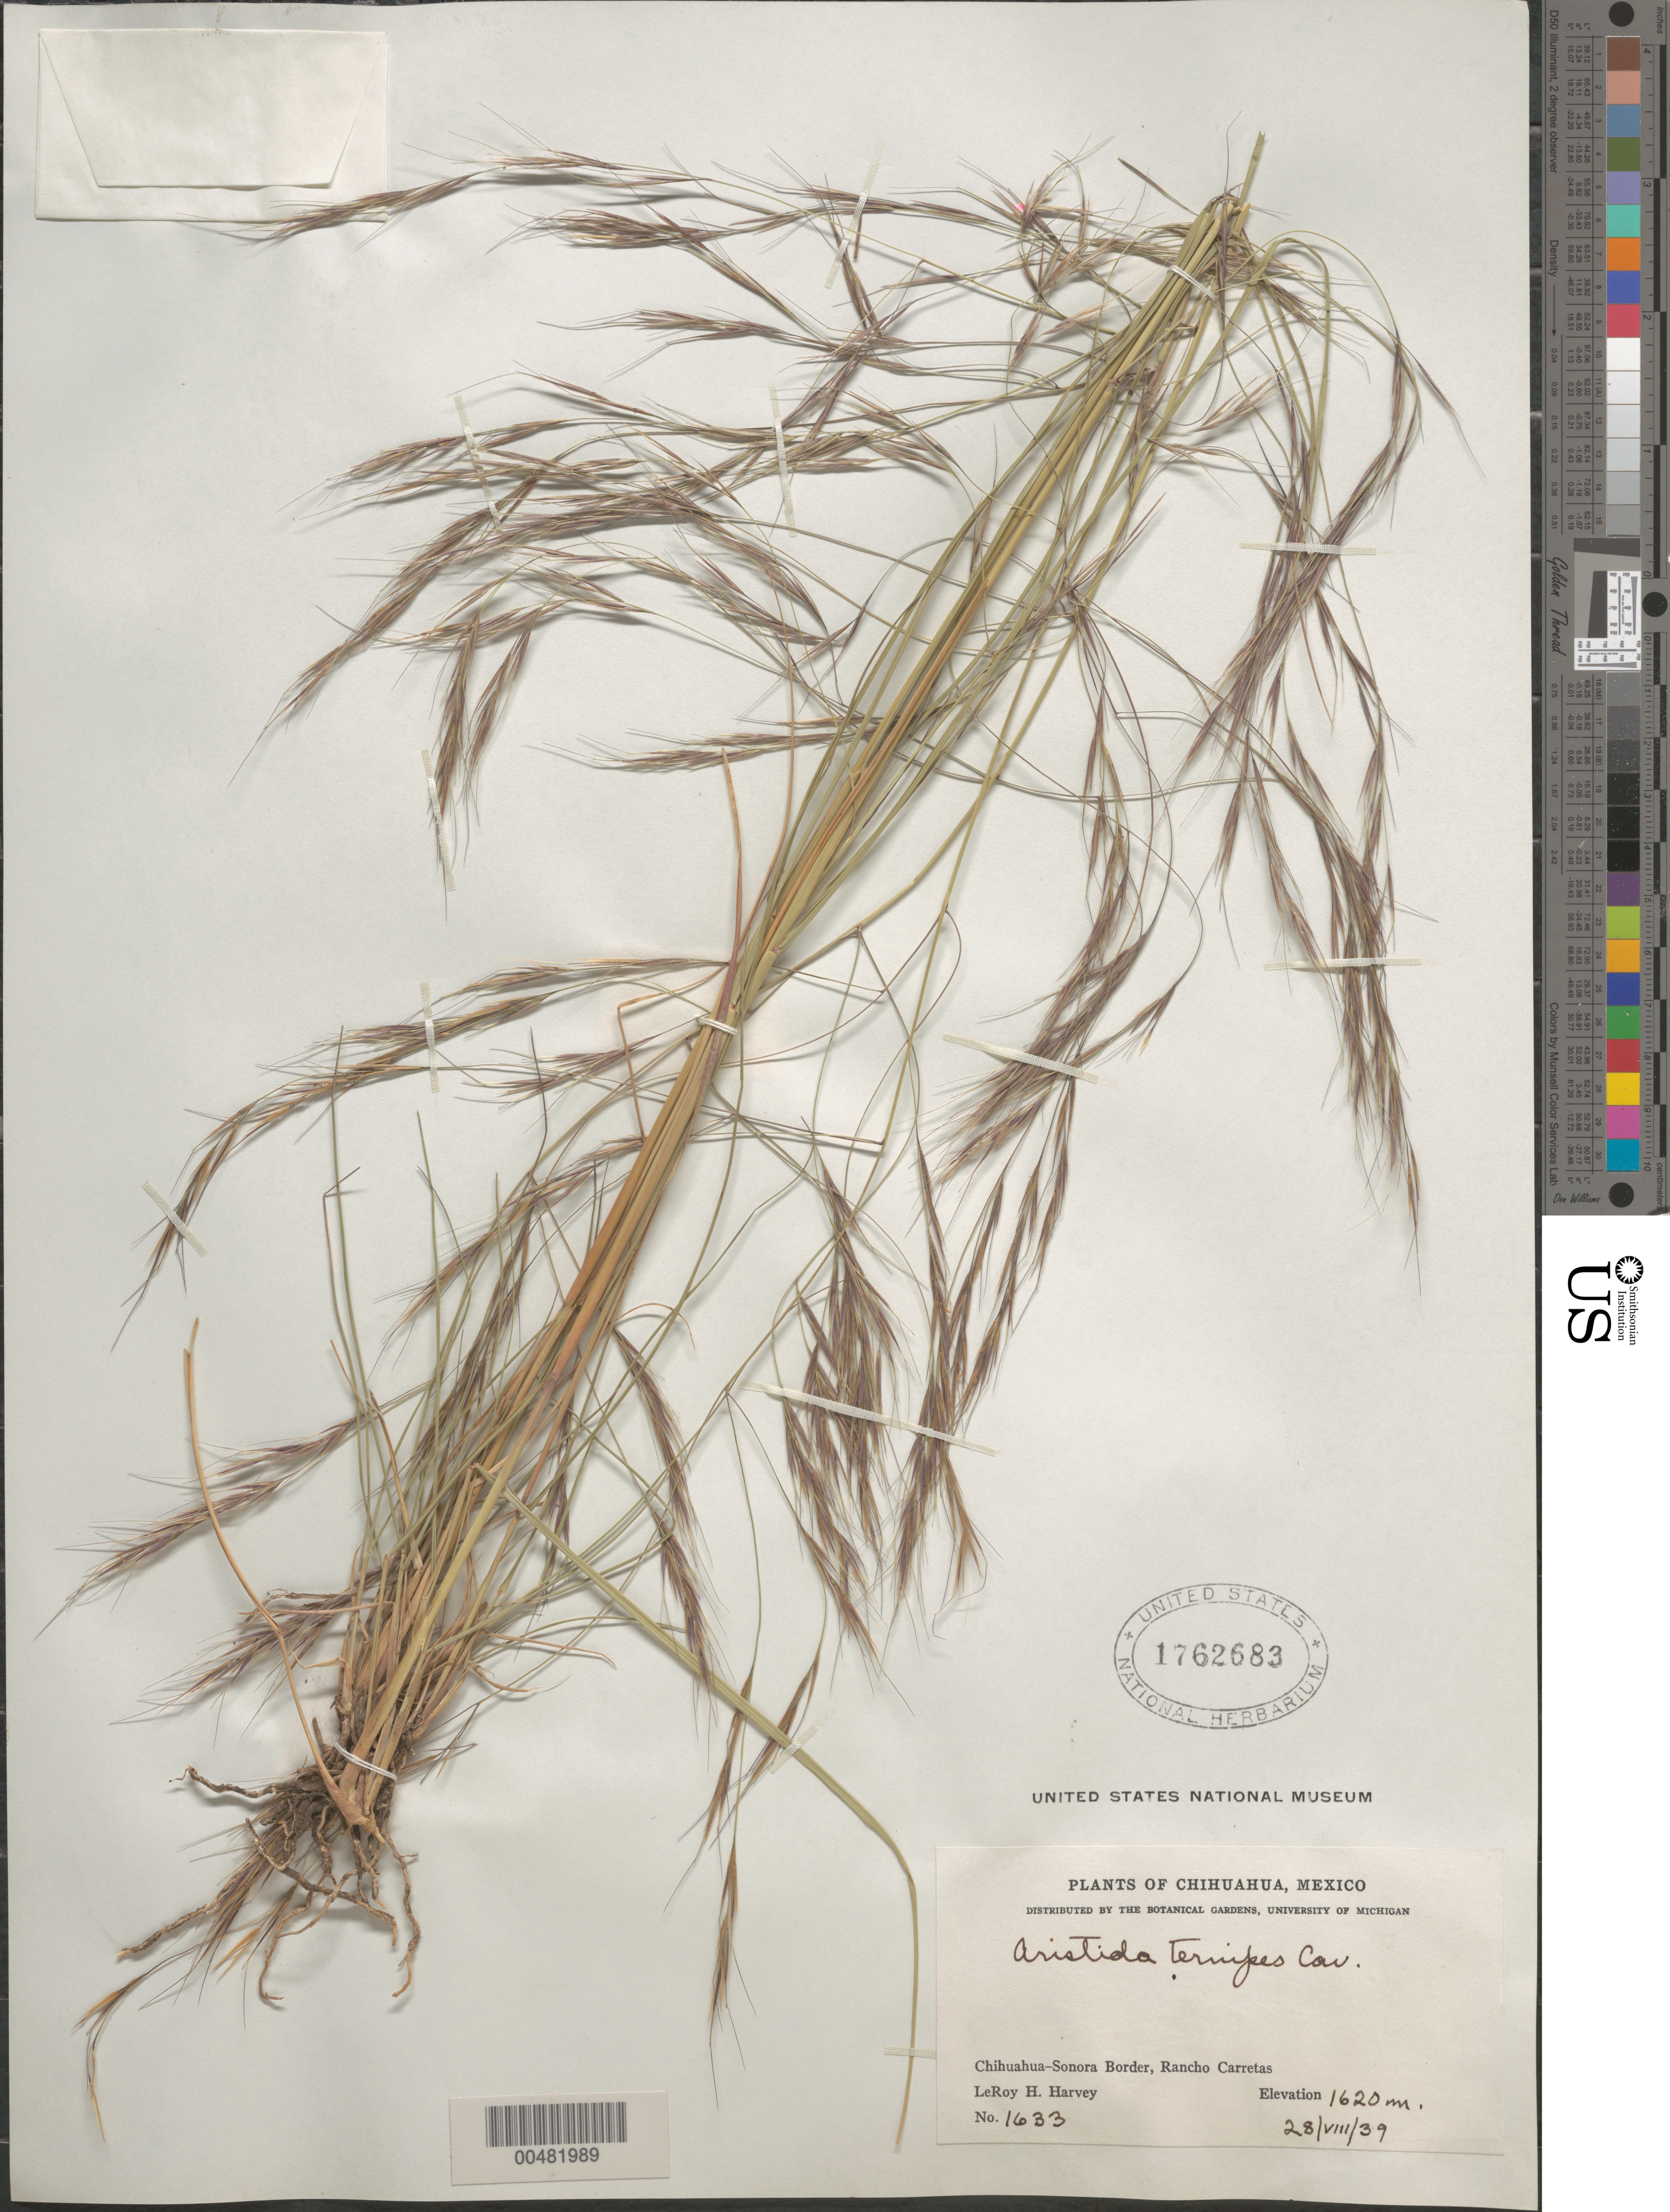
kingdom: Plantae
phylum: Tracheophyta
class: Liliopsida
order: Poales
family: Poaceae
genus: Aristida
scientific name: Aristida ternipes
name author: Cav.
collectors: L. H. Harvey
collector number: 1633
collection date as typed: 28 Aug 1939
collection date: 1939-08-28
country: Mexico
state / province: Chihuahua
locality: Chihuahua - Sonora Border, Rancho Carretas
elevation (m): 1620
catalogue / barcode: US 1762683